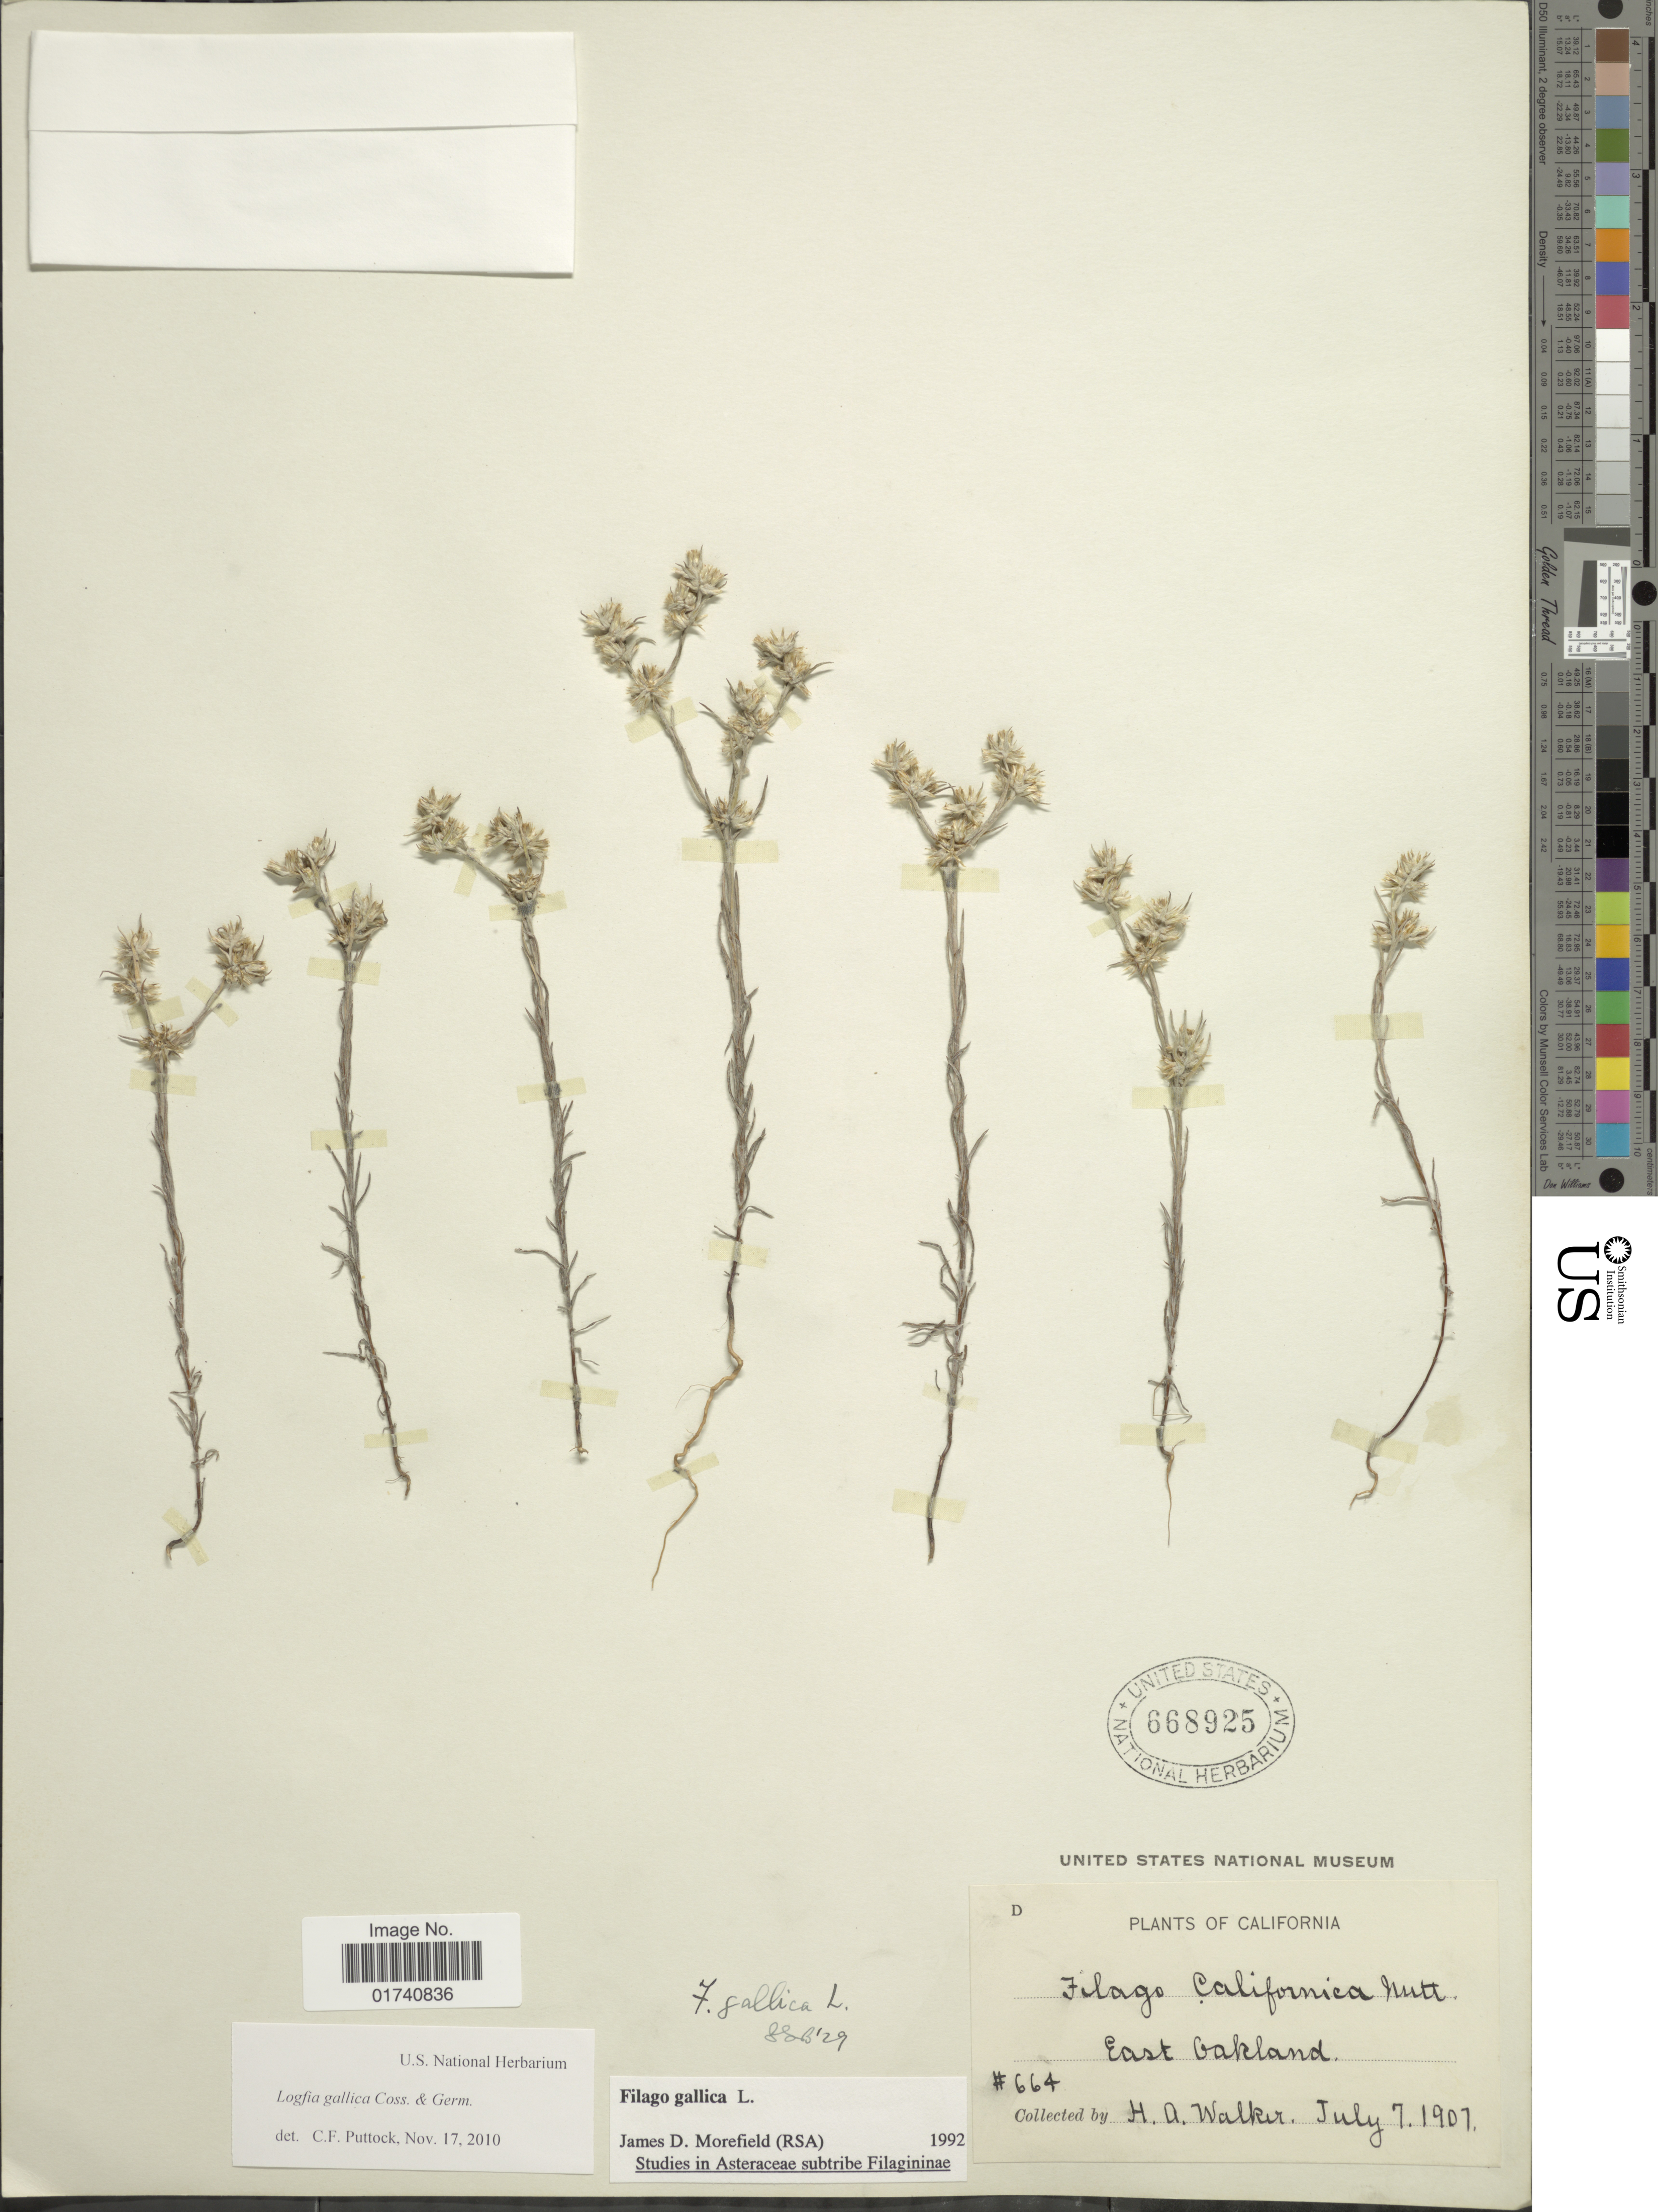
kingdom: Plantae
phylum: Tracheophyta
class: Magnoliopsida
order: Asterales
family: Asteraceae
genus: Logfia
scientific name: Logfia gallica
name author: (L.) Coss. & Germ.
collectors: H. Walker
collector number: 664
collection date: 1907-07-07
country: United States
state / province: California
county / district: Alameda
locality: East Oakland.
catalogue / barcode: US 668925